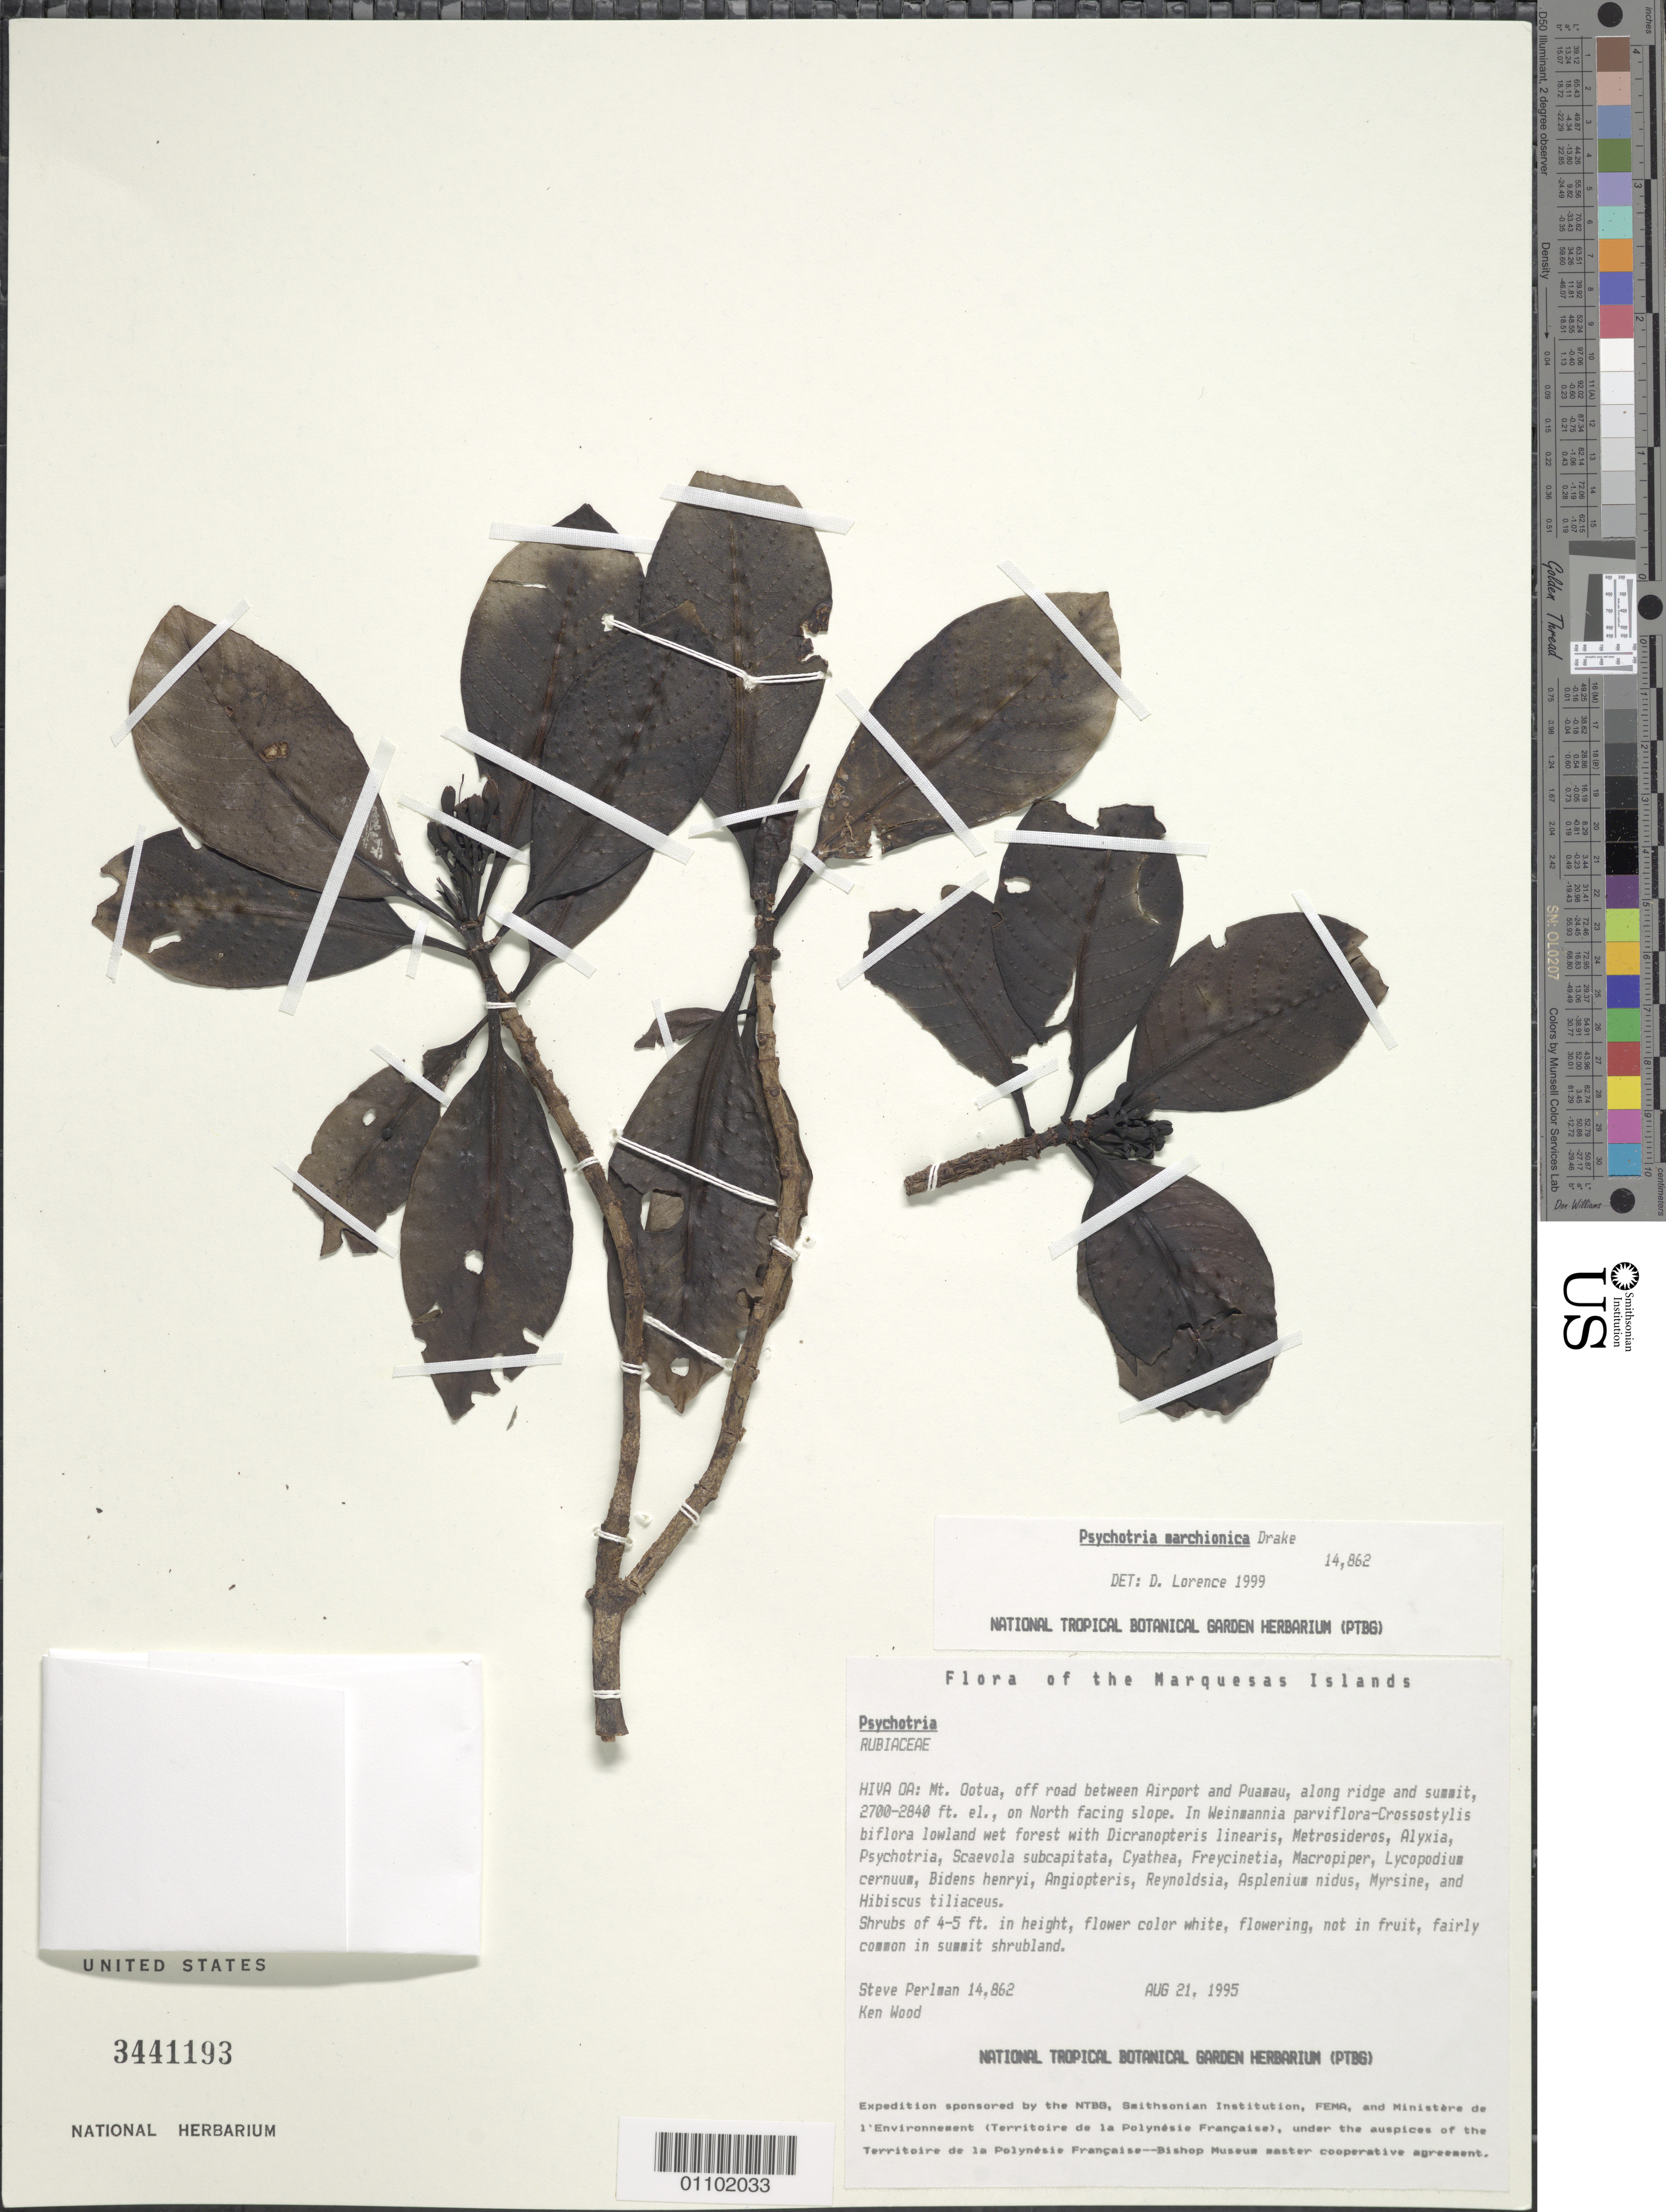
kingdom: Plantae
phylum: Tracheophyta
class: Magnoliopsida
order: Gentianales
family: Rubiaceae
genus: Psychotria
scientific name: Psychotria marchionica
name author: Drake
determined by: Lorence, David H., (PTBG), National Tropical Botanical Garden (UNITED STATES)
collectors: S. P. Perlman & K. R. Wood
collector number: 14862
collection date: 1995-08-21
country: French Polynesia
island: Hiva Oa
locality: Mt. Ootua, off road between Airport and Puamau, along ridge and summit, on N facing slope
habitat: In Weinmannia parviflora - Crossostylis biflora lowland wet forest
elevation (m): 823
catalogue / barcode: US 3441193